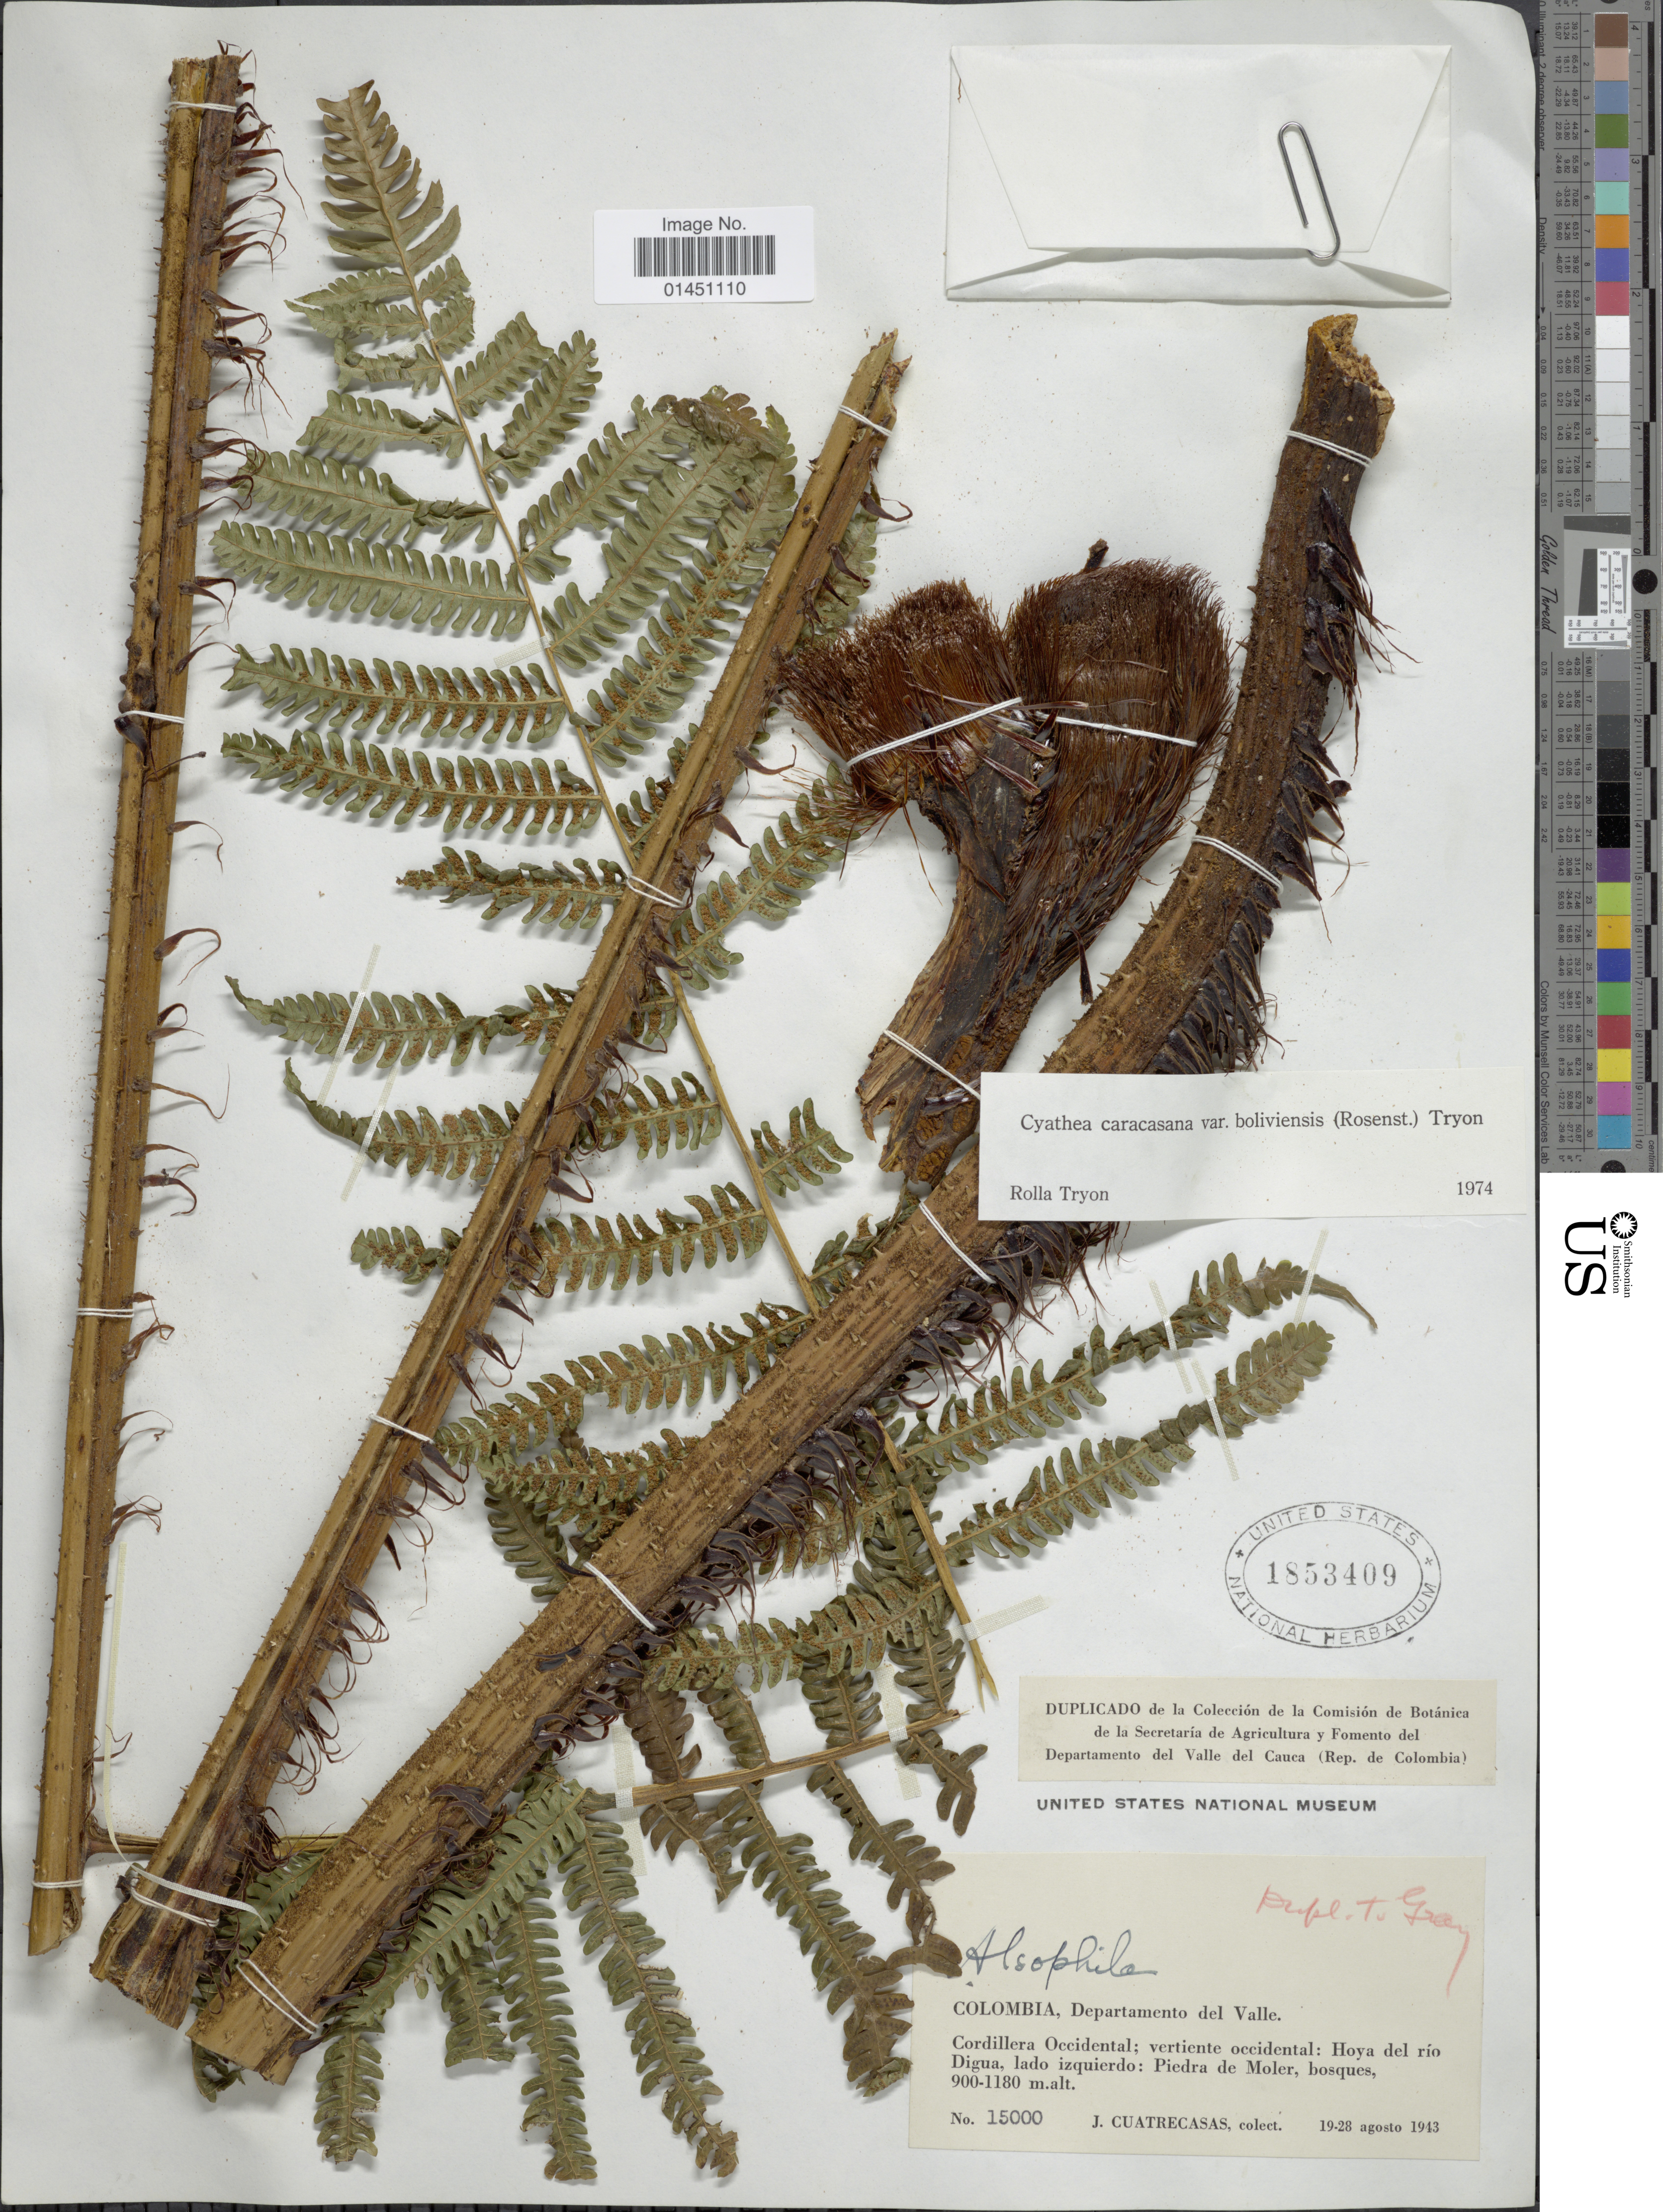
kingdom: Plantae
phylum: Tracheophyta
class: Polypodiopsida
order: Cyatheales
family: Cyatheaceae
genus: Cyathea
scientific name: Cyathea caracasana var. boliviensis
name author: (Rosenst.) R.M. Tryon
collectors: J. Cuatrecasas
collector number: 15000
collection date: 1943-08-19/1943-08-28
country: Colombia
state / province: Valle del Cauca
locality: Departamento del Valle, Cordillera Occidental; vertiente occidental: Hoya del rio Digua, lado izqueierdo: Piedra de Moler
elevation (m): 900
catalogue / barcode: US 1853409